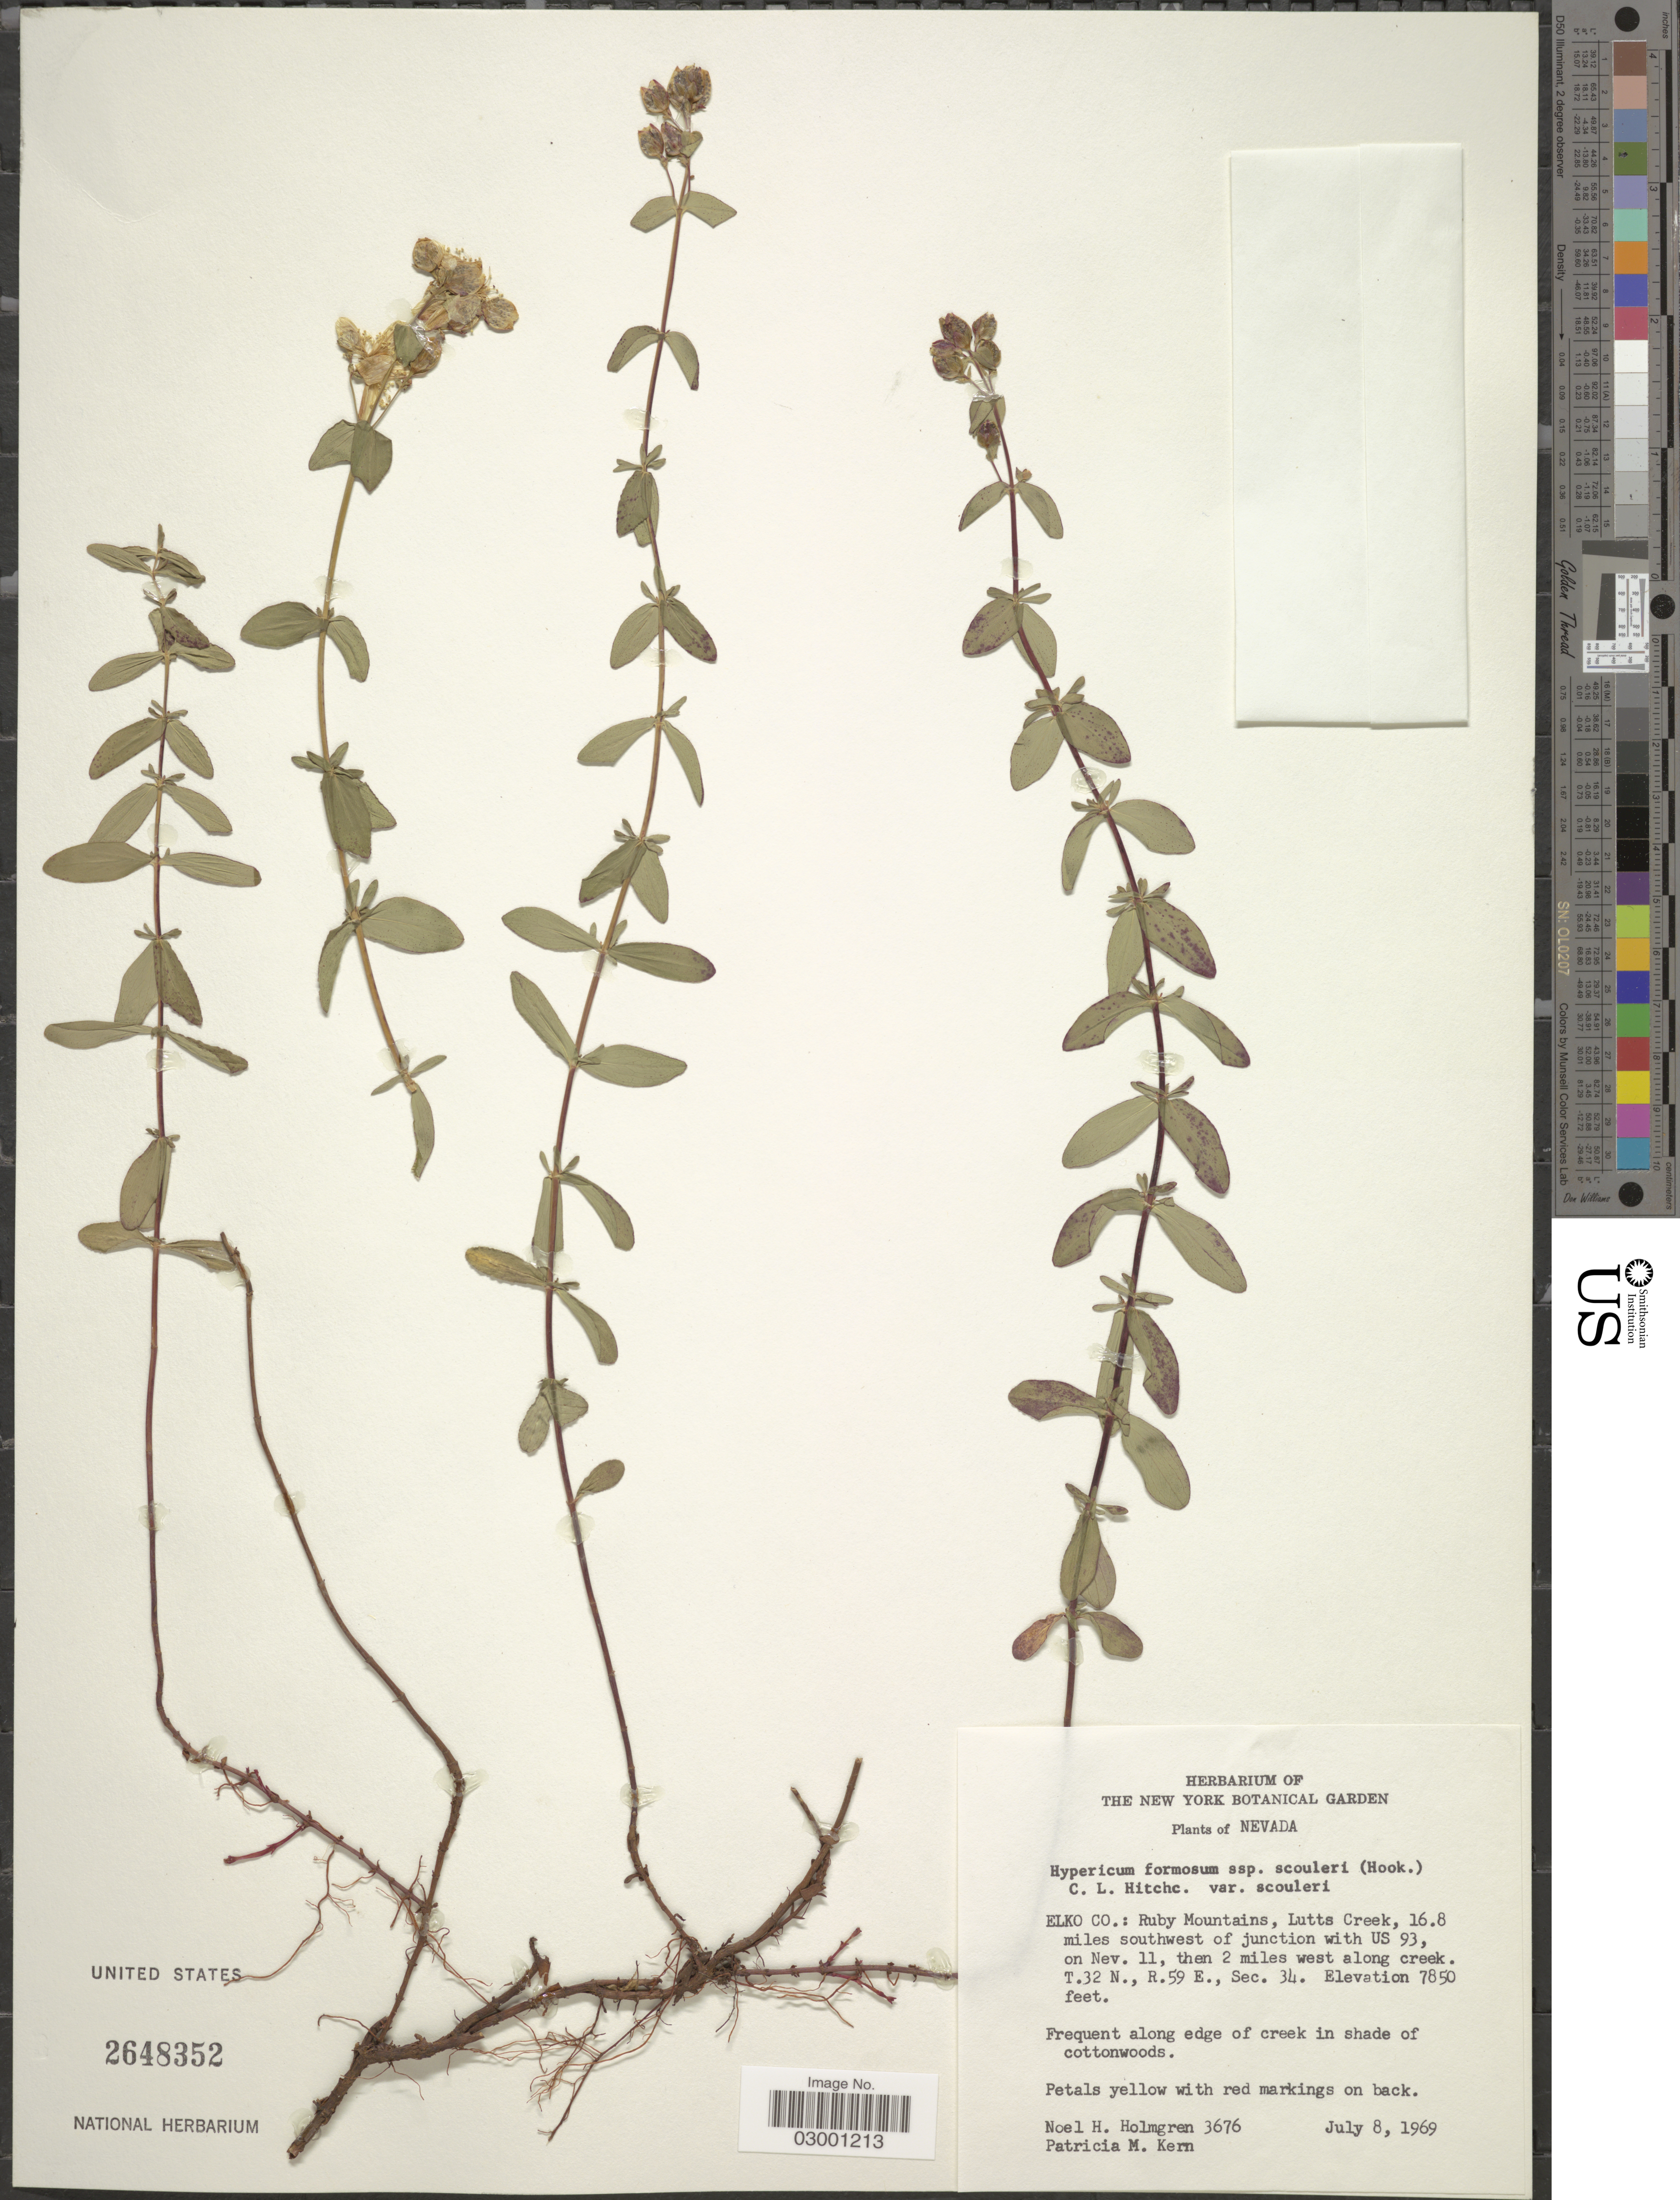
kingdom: Plantae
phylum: Tracheophyta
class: Magnoliopsida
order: Malpighiales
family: Hypericaceae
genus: Hypericum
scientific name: Hypericum formosum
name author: Kunth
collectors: N. H. Holmgren & P. M. Kern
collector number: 3676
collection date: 1969-07-08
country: United States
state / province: Nevada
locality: Elko Co.: Ruby Mountains, Lutts Creek, 16.8 miles southwest of junction with US 93, on Nev. 11, then 2 miles west along creek, T. 32 N., R.59E., Sec. 34.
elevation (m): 2393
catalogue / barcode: US 2648352